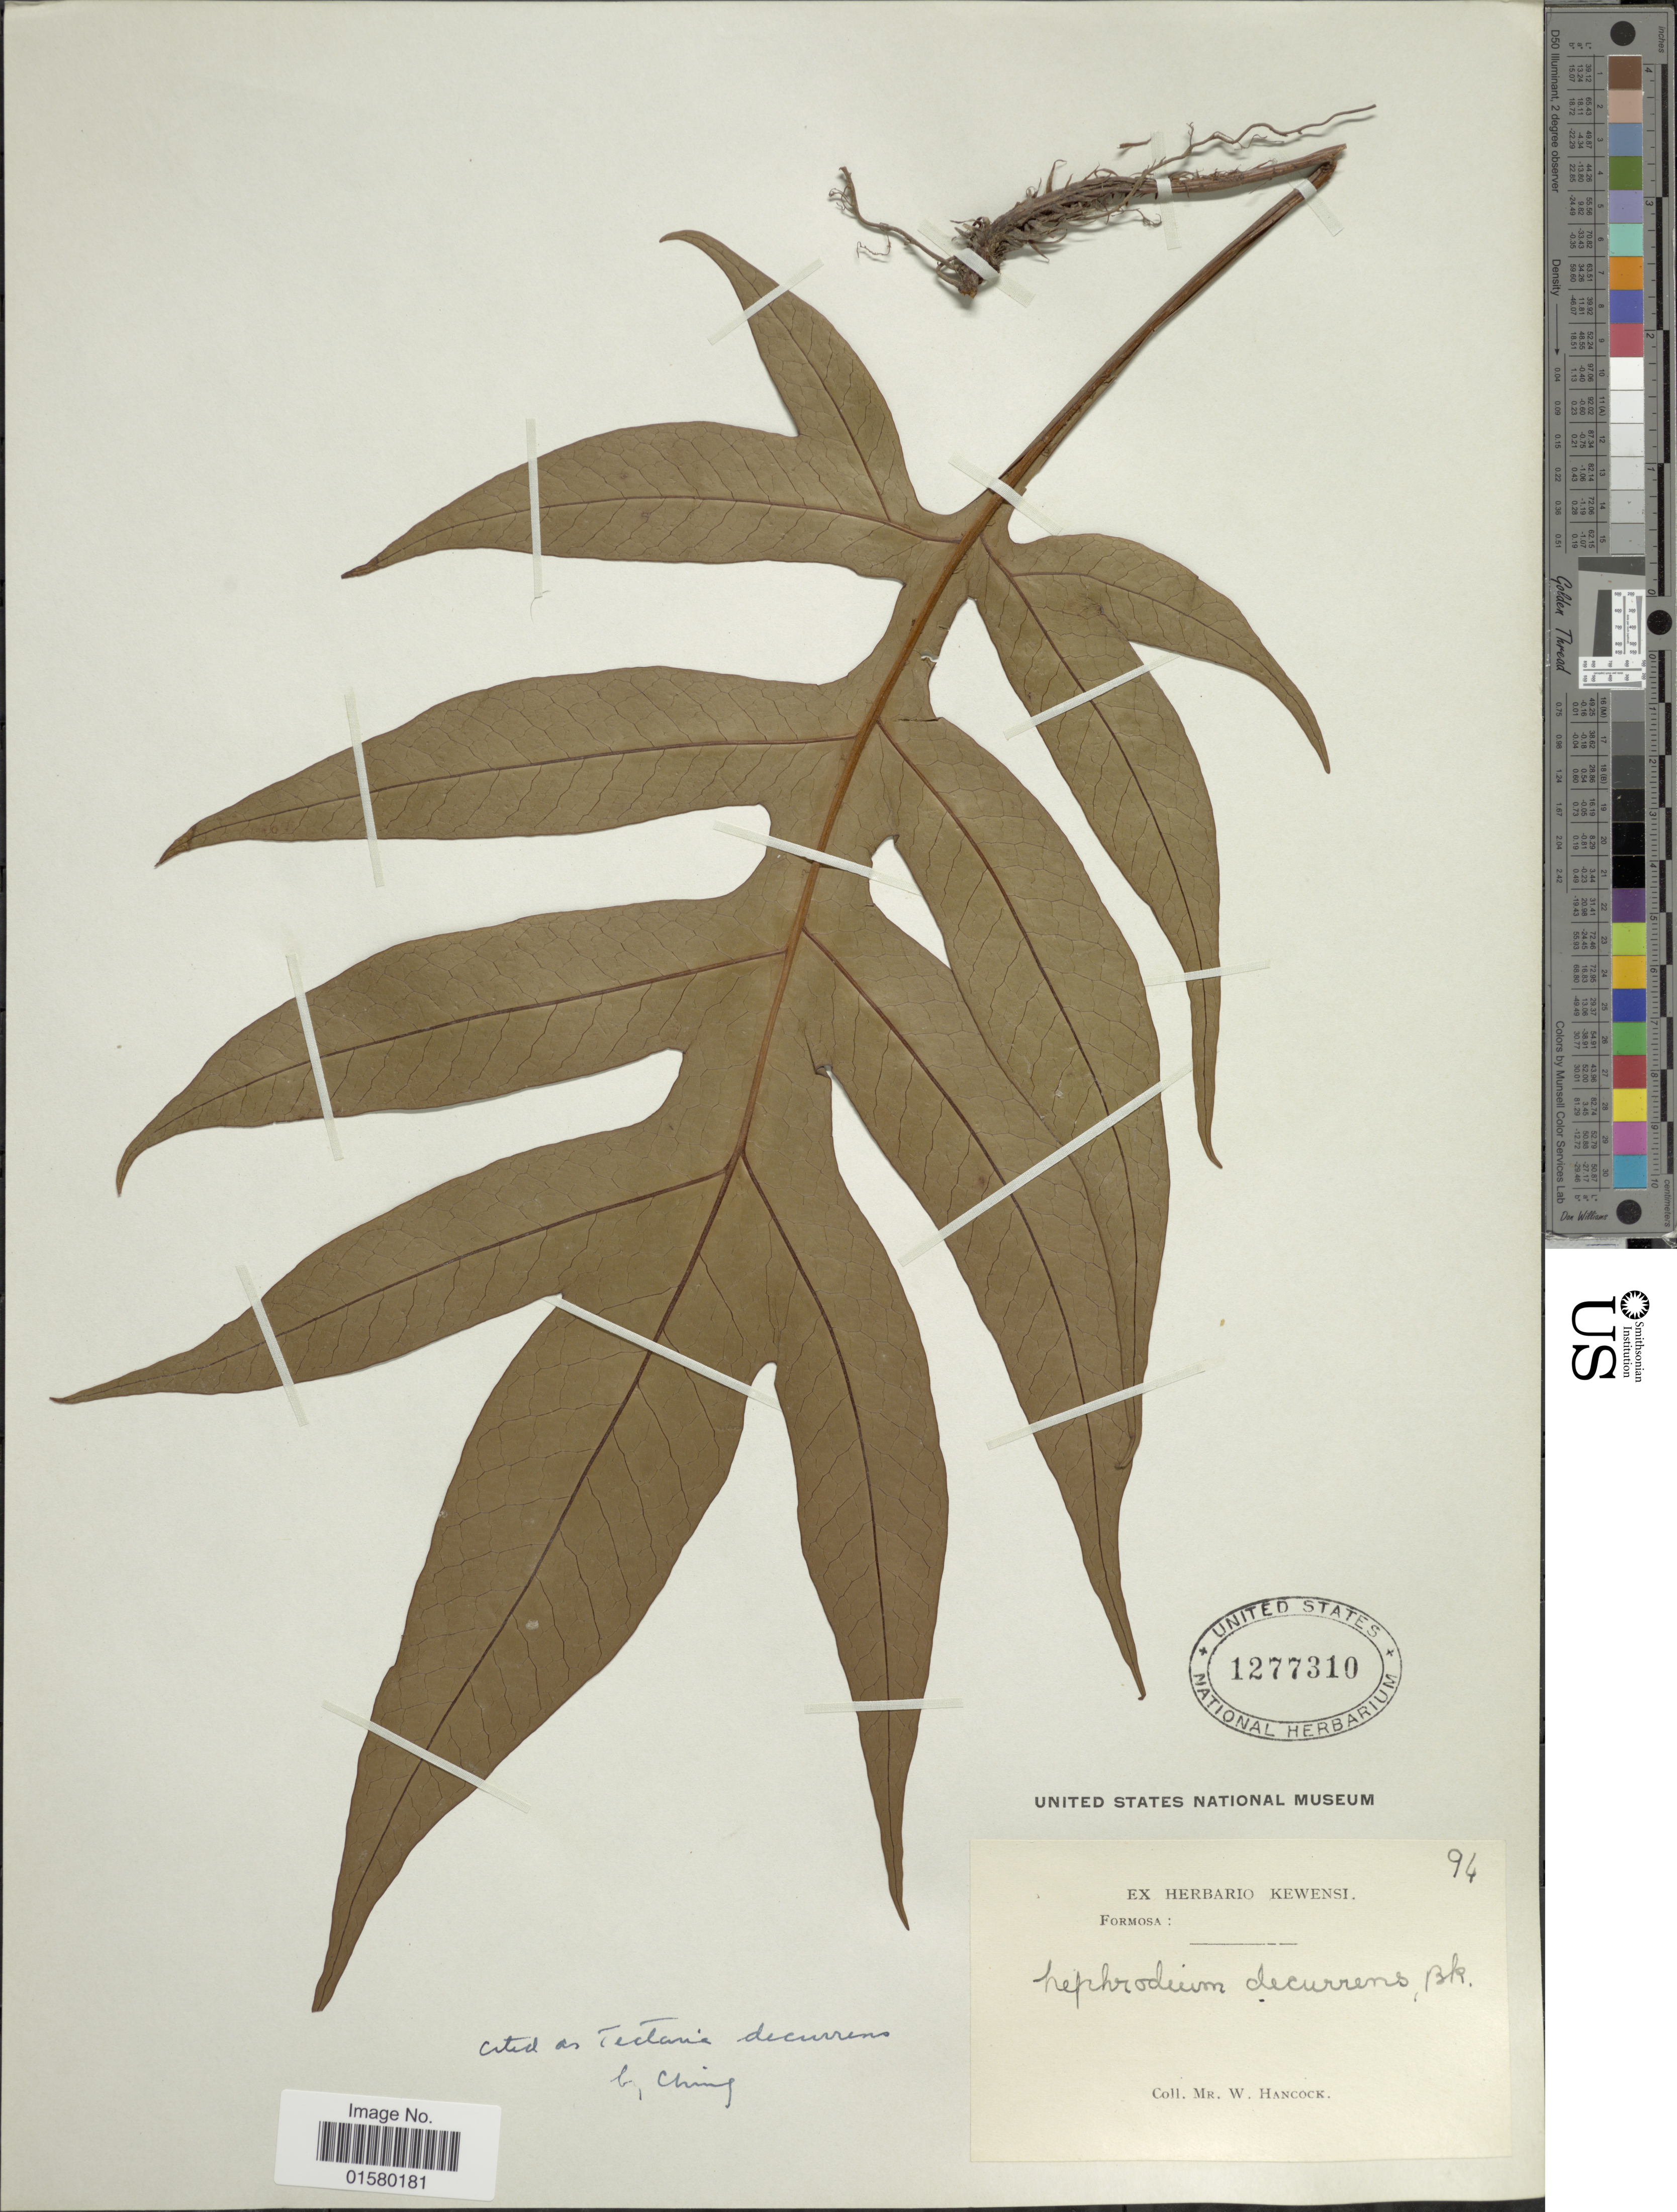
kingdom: Plantae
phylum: Tracheophyta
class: Polypodiopsida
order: Polypodiales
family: Tectariaceae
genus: Tectaria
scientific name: Tectaria decurrens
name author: (Presel.) Copel. in Elmer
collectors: W. Hancock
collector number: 94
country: Taiwan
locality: Formosa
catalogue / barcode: US 1277310